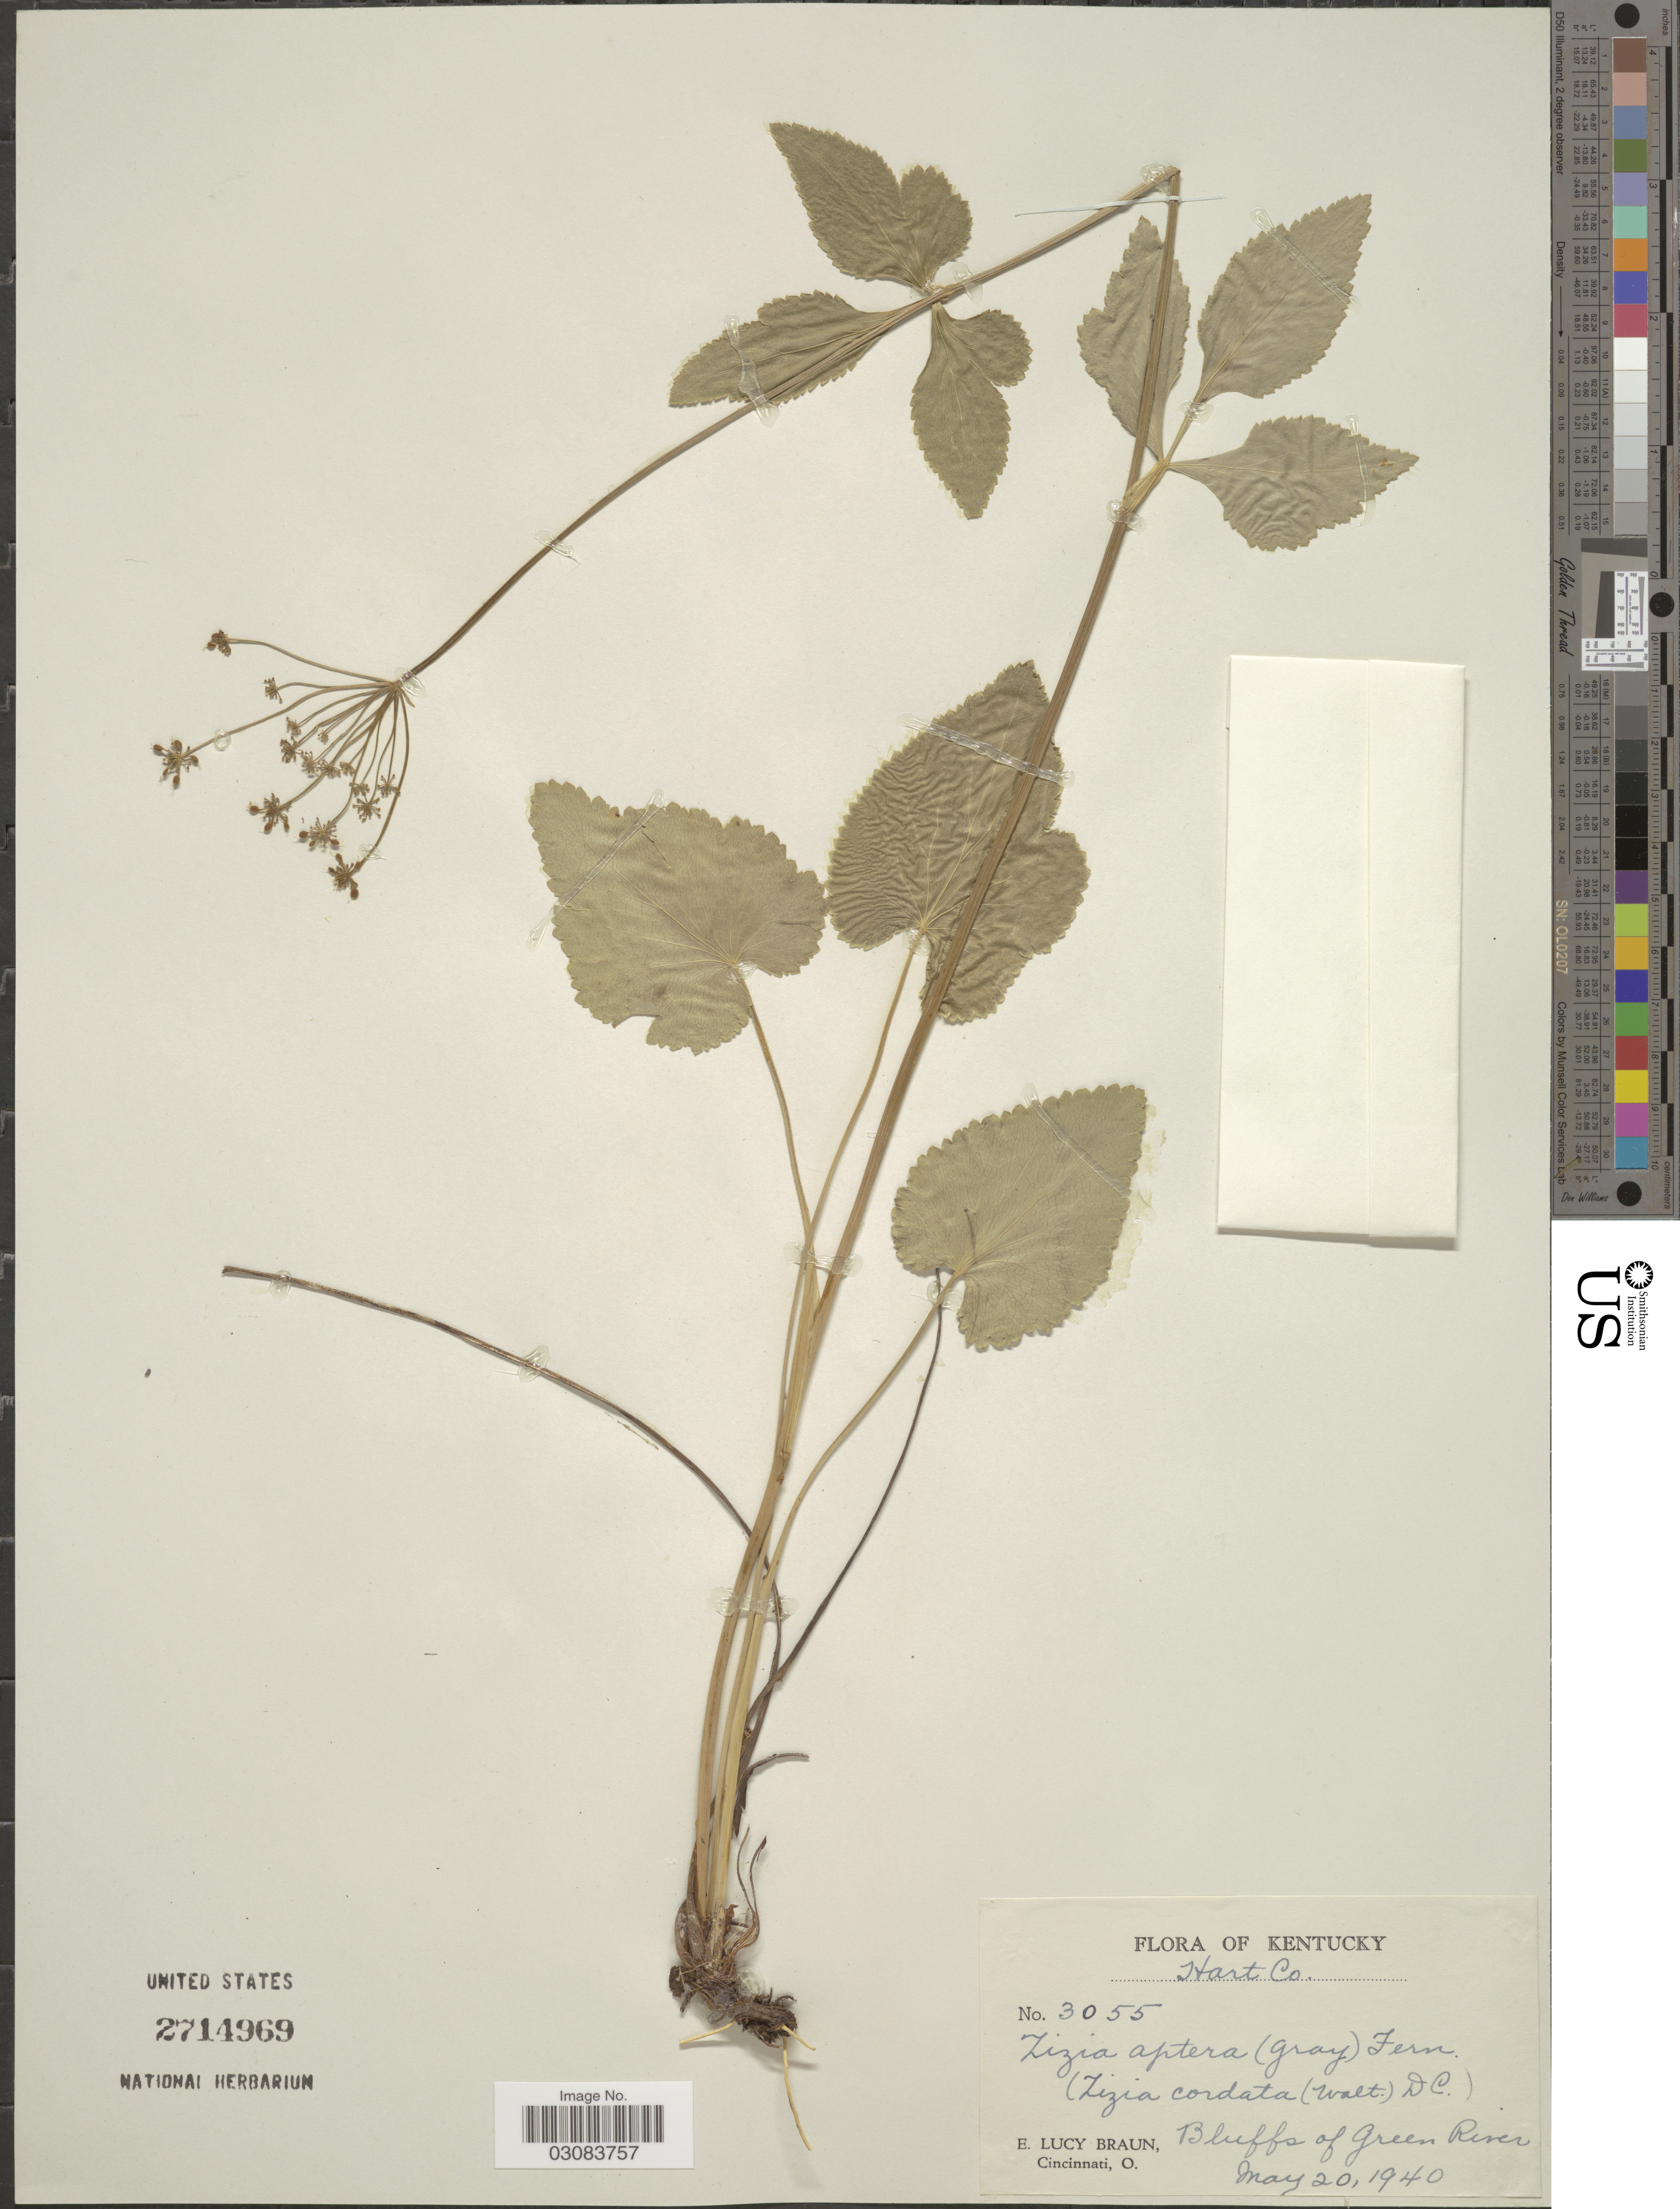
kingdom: Plantae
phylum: Tracheophyta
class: Magnoliopsida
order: Apiales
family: Apiaceae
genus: Zizia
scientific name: Zizia aptera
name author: (A. Gray) Fernald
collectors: E. L. Braun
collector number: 3055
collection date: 1940-05-20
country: United States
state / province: Kentucky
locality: Hart Co. Bluffs of Green River.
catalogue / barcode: US 2714969